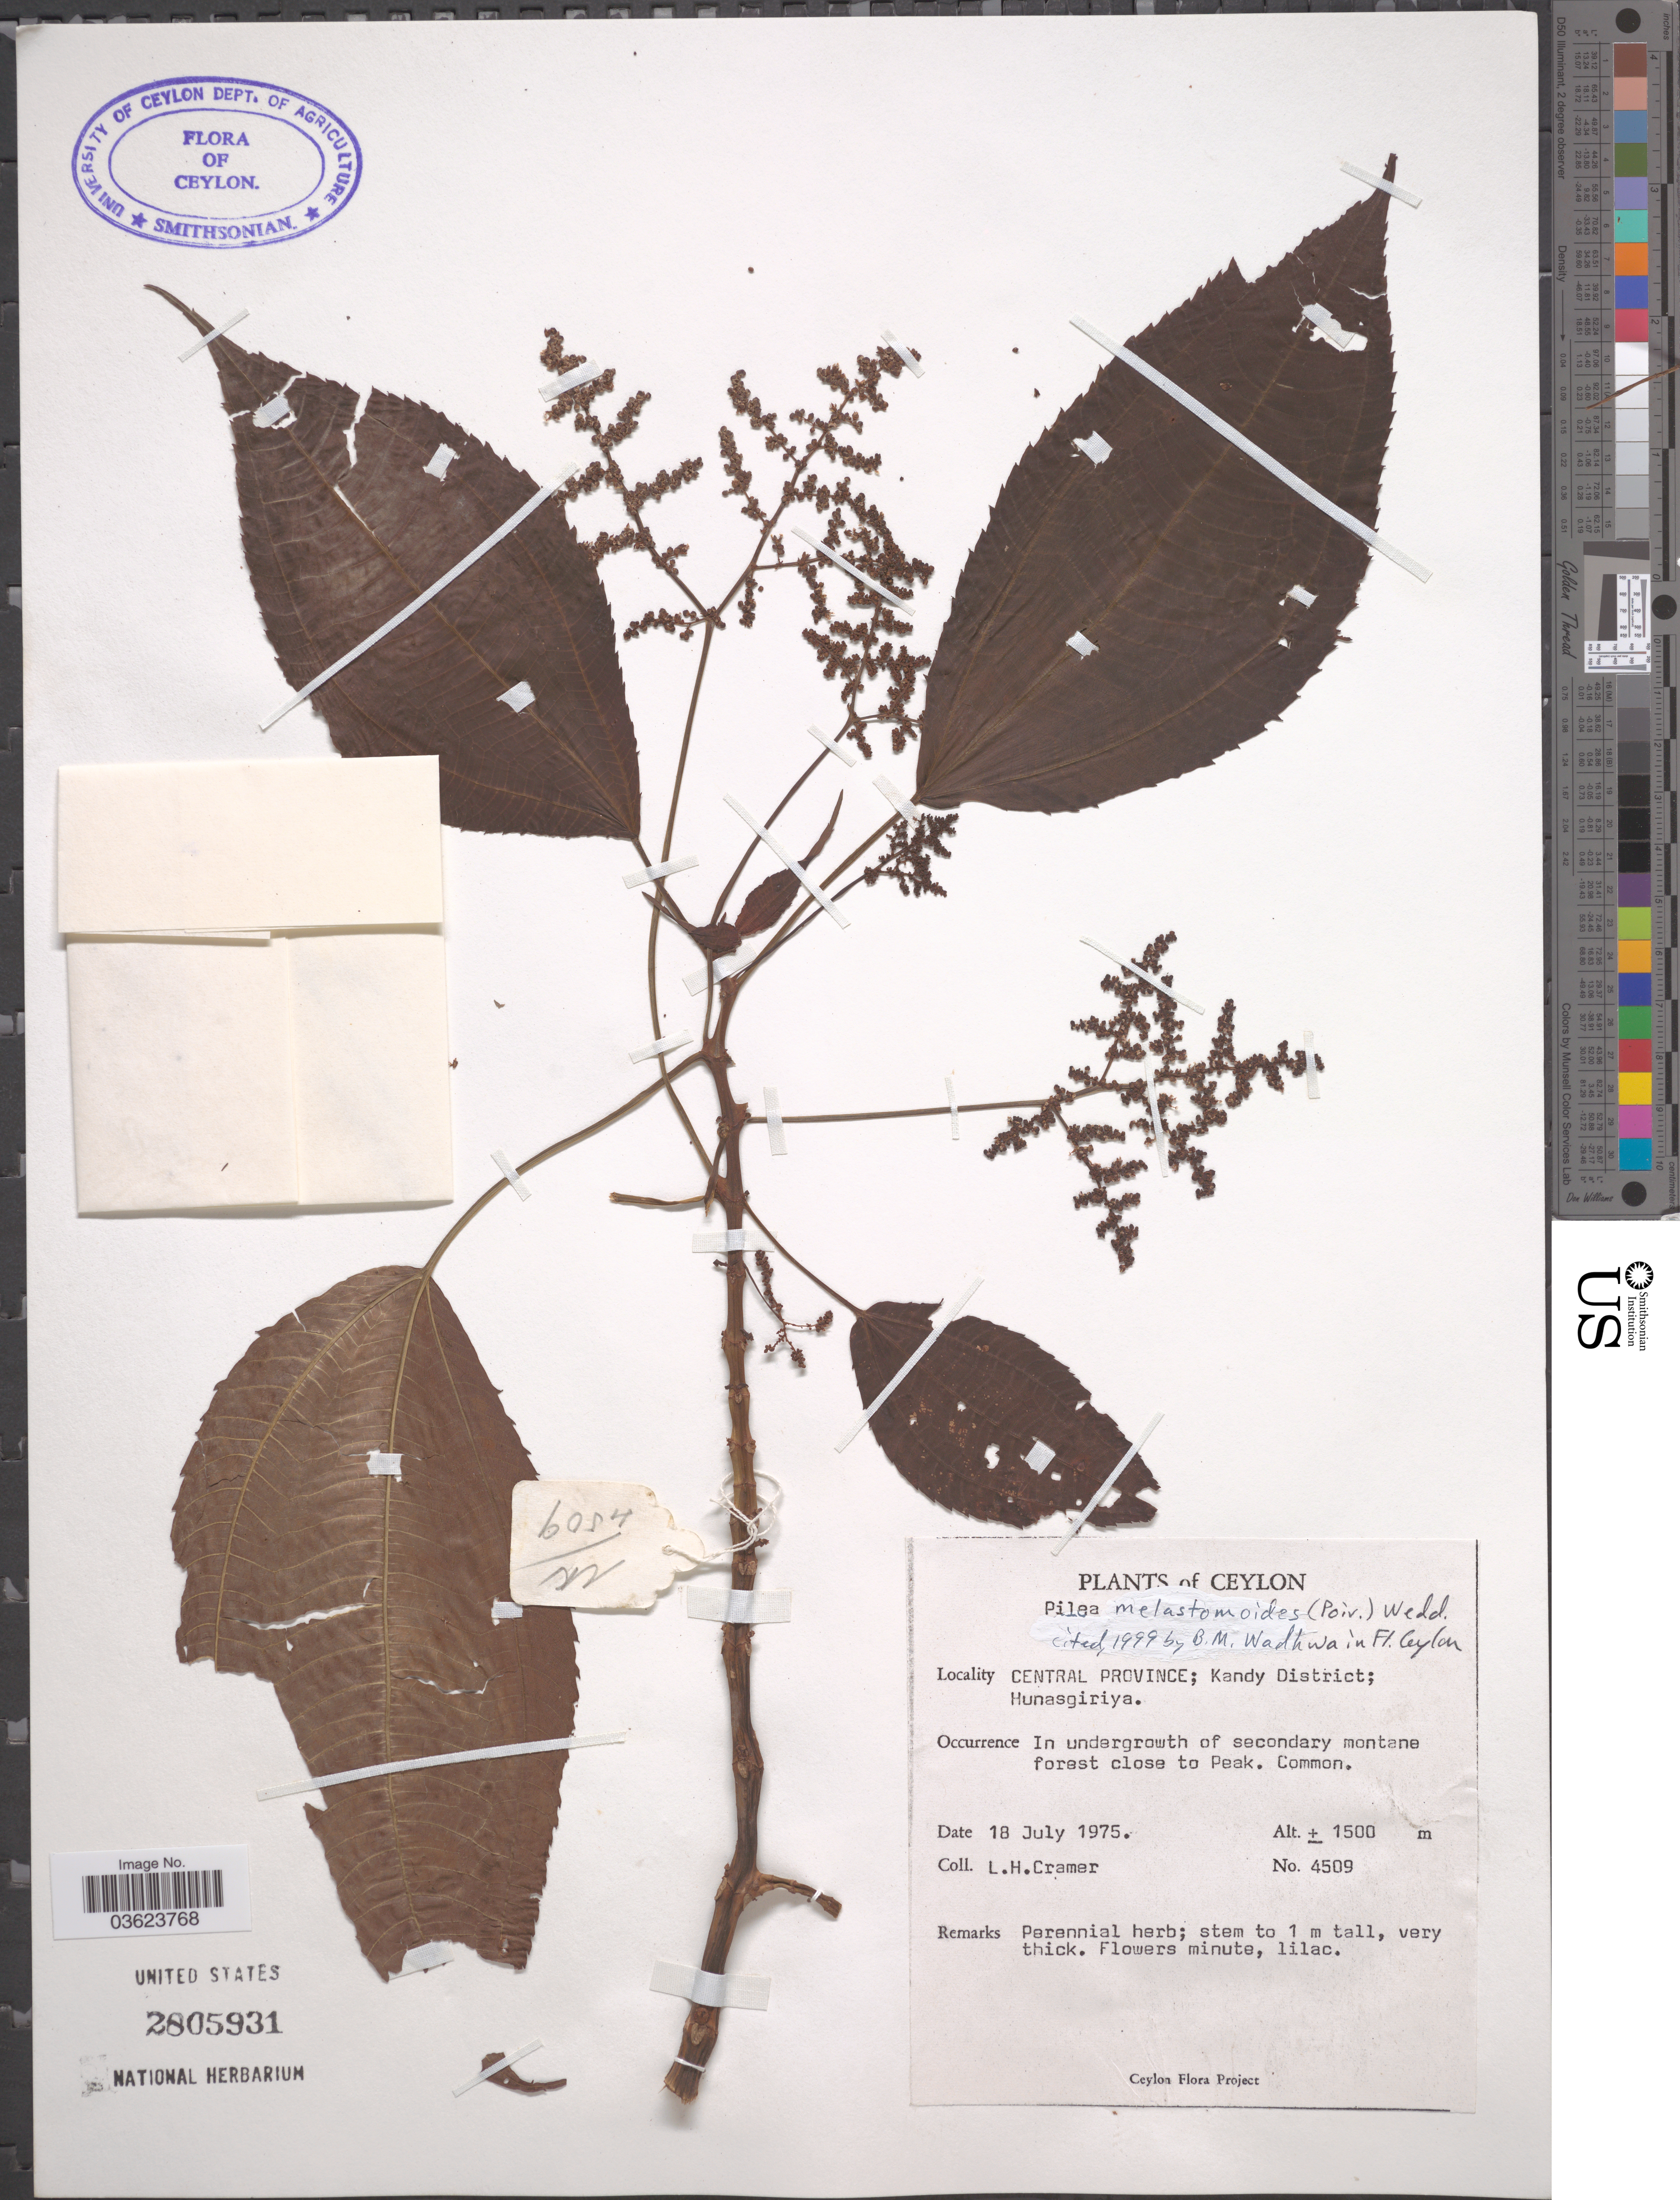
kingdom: Plantae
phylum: Tracheophyta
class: Magnoliopsida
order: Rosales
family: Urticaceae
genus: Pilea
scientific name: Pilea melastomoides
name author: (Spreng.) Urb.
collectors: L. H. Cramer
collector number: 4509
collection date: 1975-07-18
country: Sri Lanka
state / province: Central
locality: Ceylon. Kandy District; Hunasgiriya. In undergrowth of secondary montane forest close to Peak.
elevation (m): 1500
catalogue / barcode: US 2805931